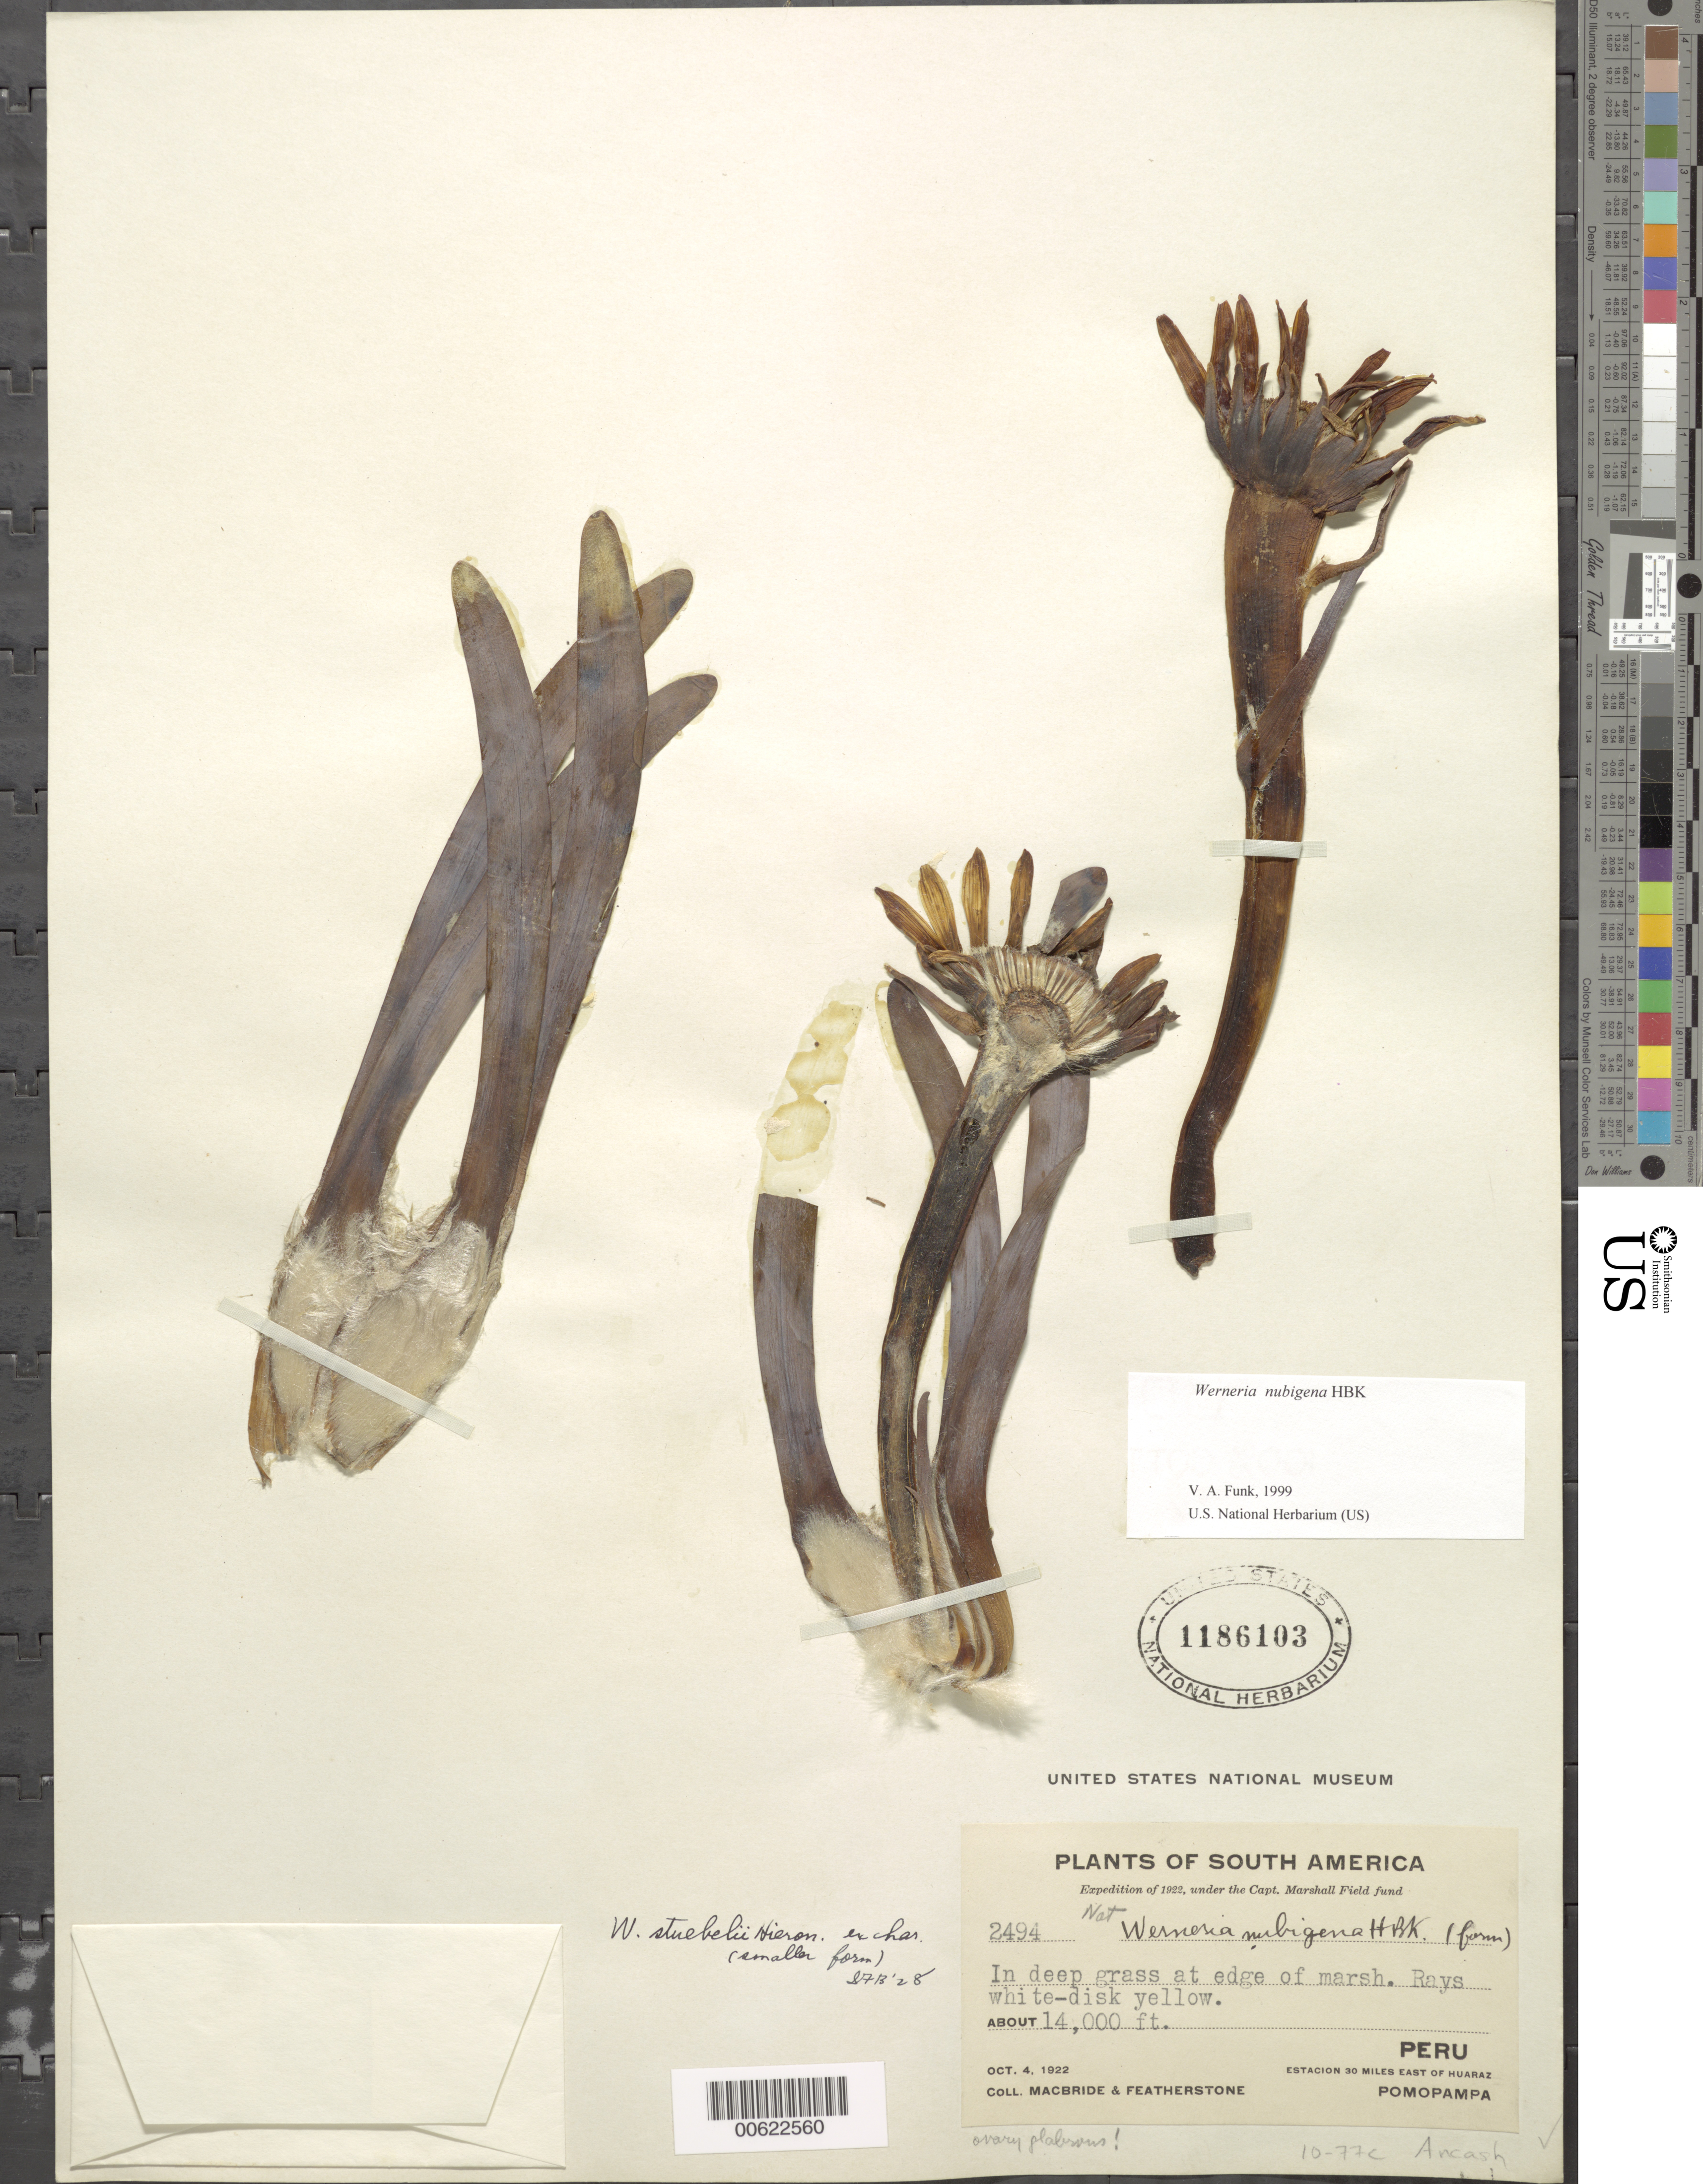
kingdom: Plantae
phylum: Tracheophyta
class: Magnoliopsida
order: Asterales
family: Asteraceae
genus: Werneria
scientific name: Werneria nubigena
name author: Kunth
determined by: Funk, Vicki A., (BOT), Smithsonian Institution - National Museum of Natural History (UNITED STATES)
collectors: J. F. Macbride & W. Featherstone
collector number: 2494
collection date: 1922-10-04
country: Peru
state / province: Ancash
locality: Estacion 30 miles E of Huaraz.Pomopampa [coords for Huaraz are 09, 32S x 77, 32W, and I used 30 miles E of this]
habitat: Deep grass at adge of marsh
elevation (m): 42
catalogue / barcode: US 1186103